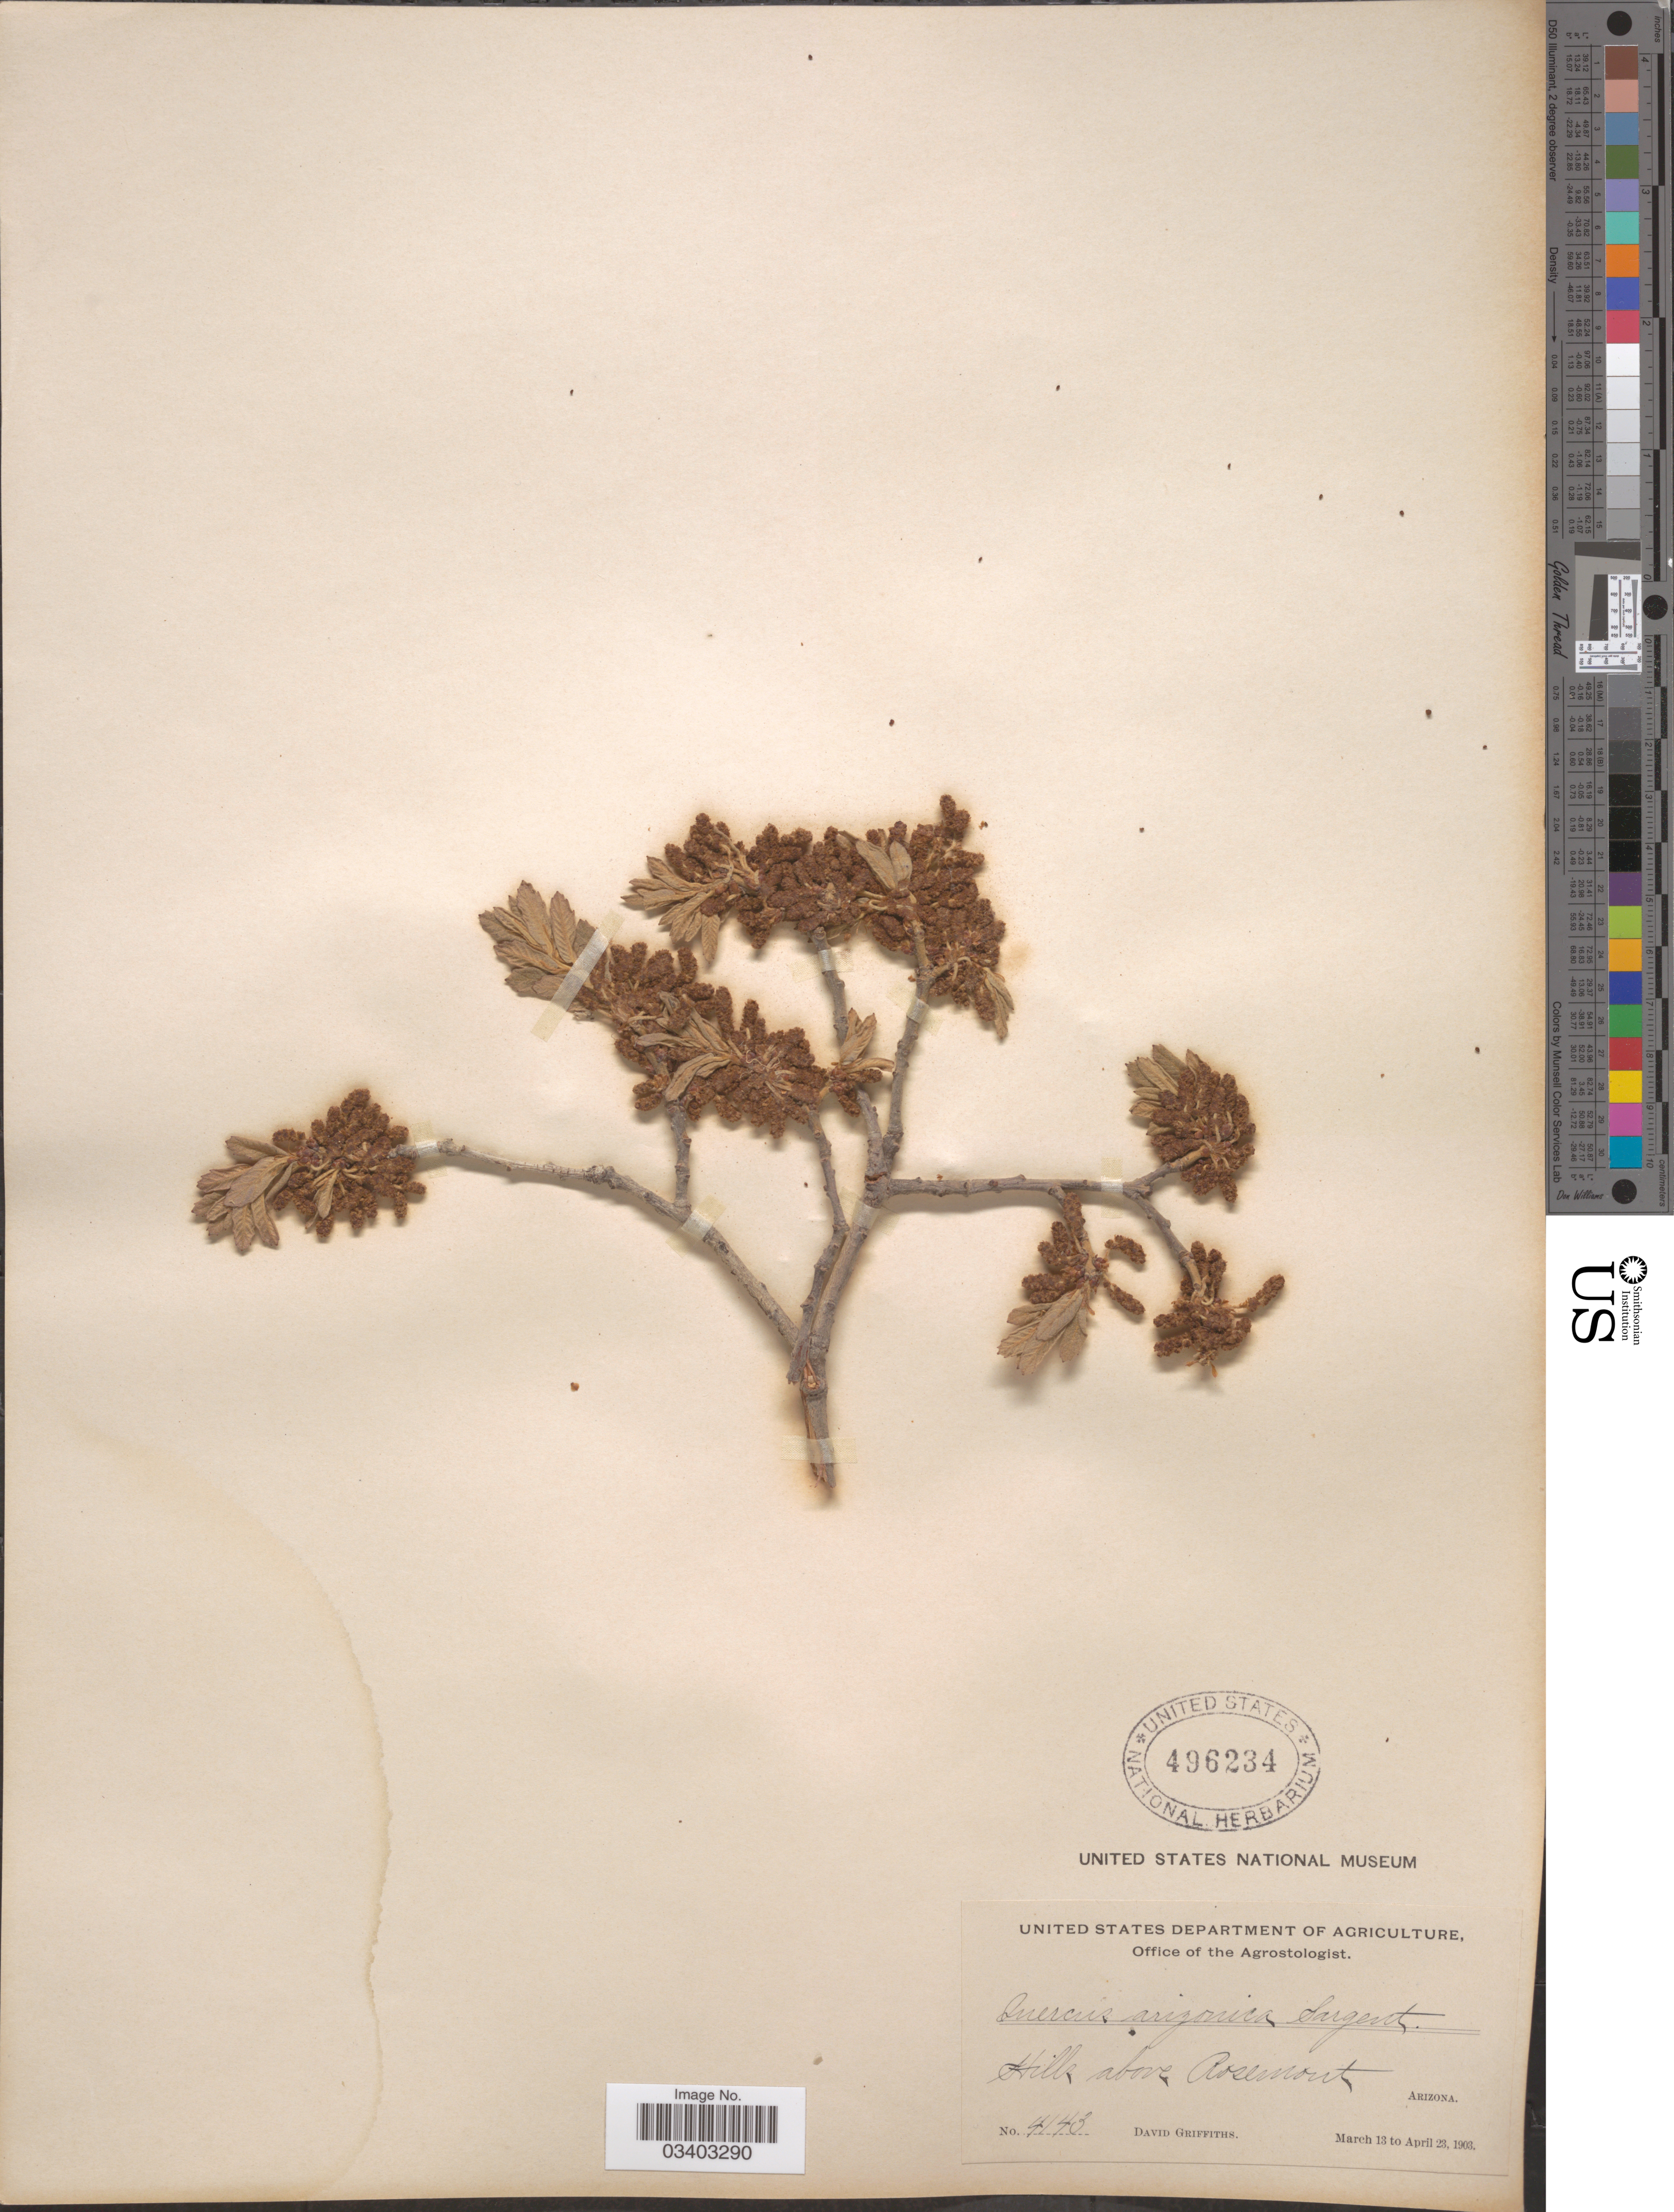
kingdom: Plantae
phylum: Tracheophyta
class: Magnoliopsida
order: Fagales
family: Fagaceae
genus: Quercus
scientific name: Quercus arizonica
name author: Sarg.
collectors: D. Griffiths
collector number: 4143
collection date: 1903-03-13/1903-04-23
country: United States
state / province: Arizona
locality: Hills above Rosemont.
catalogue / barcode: US 496234